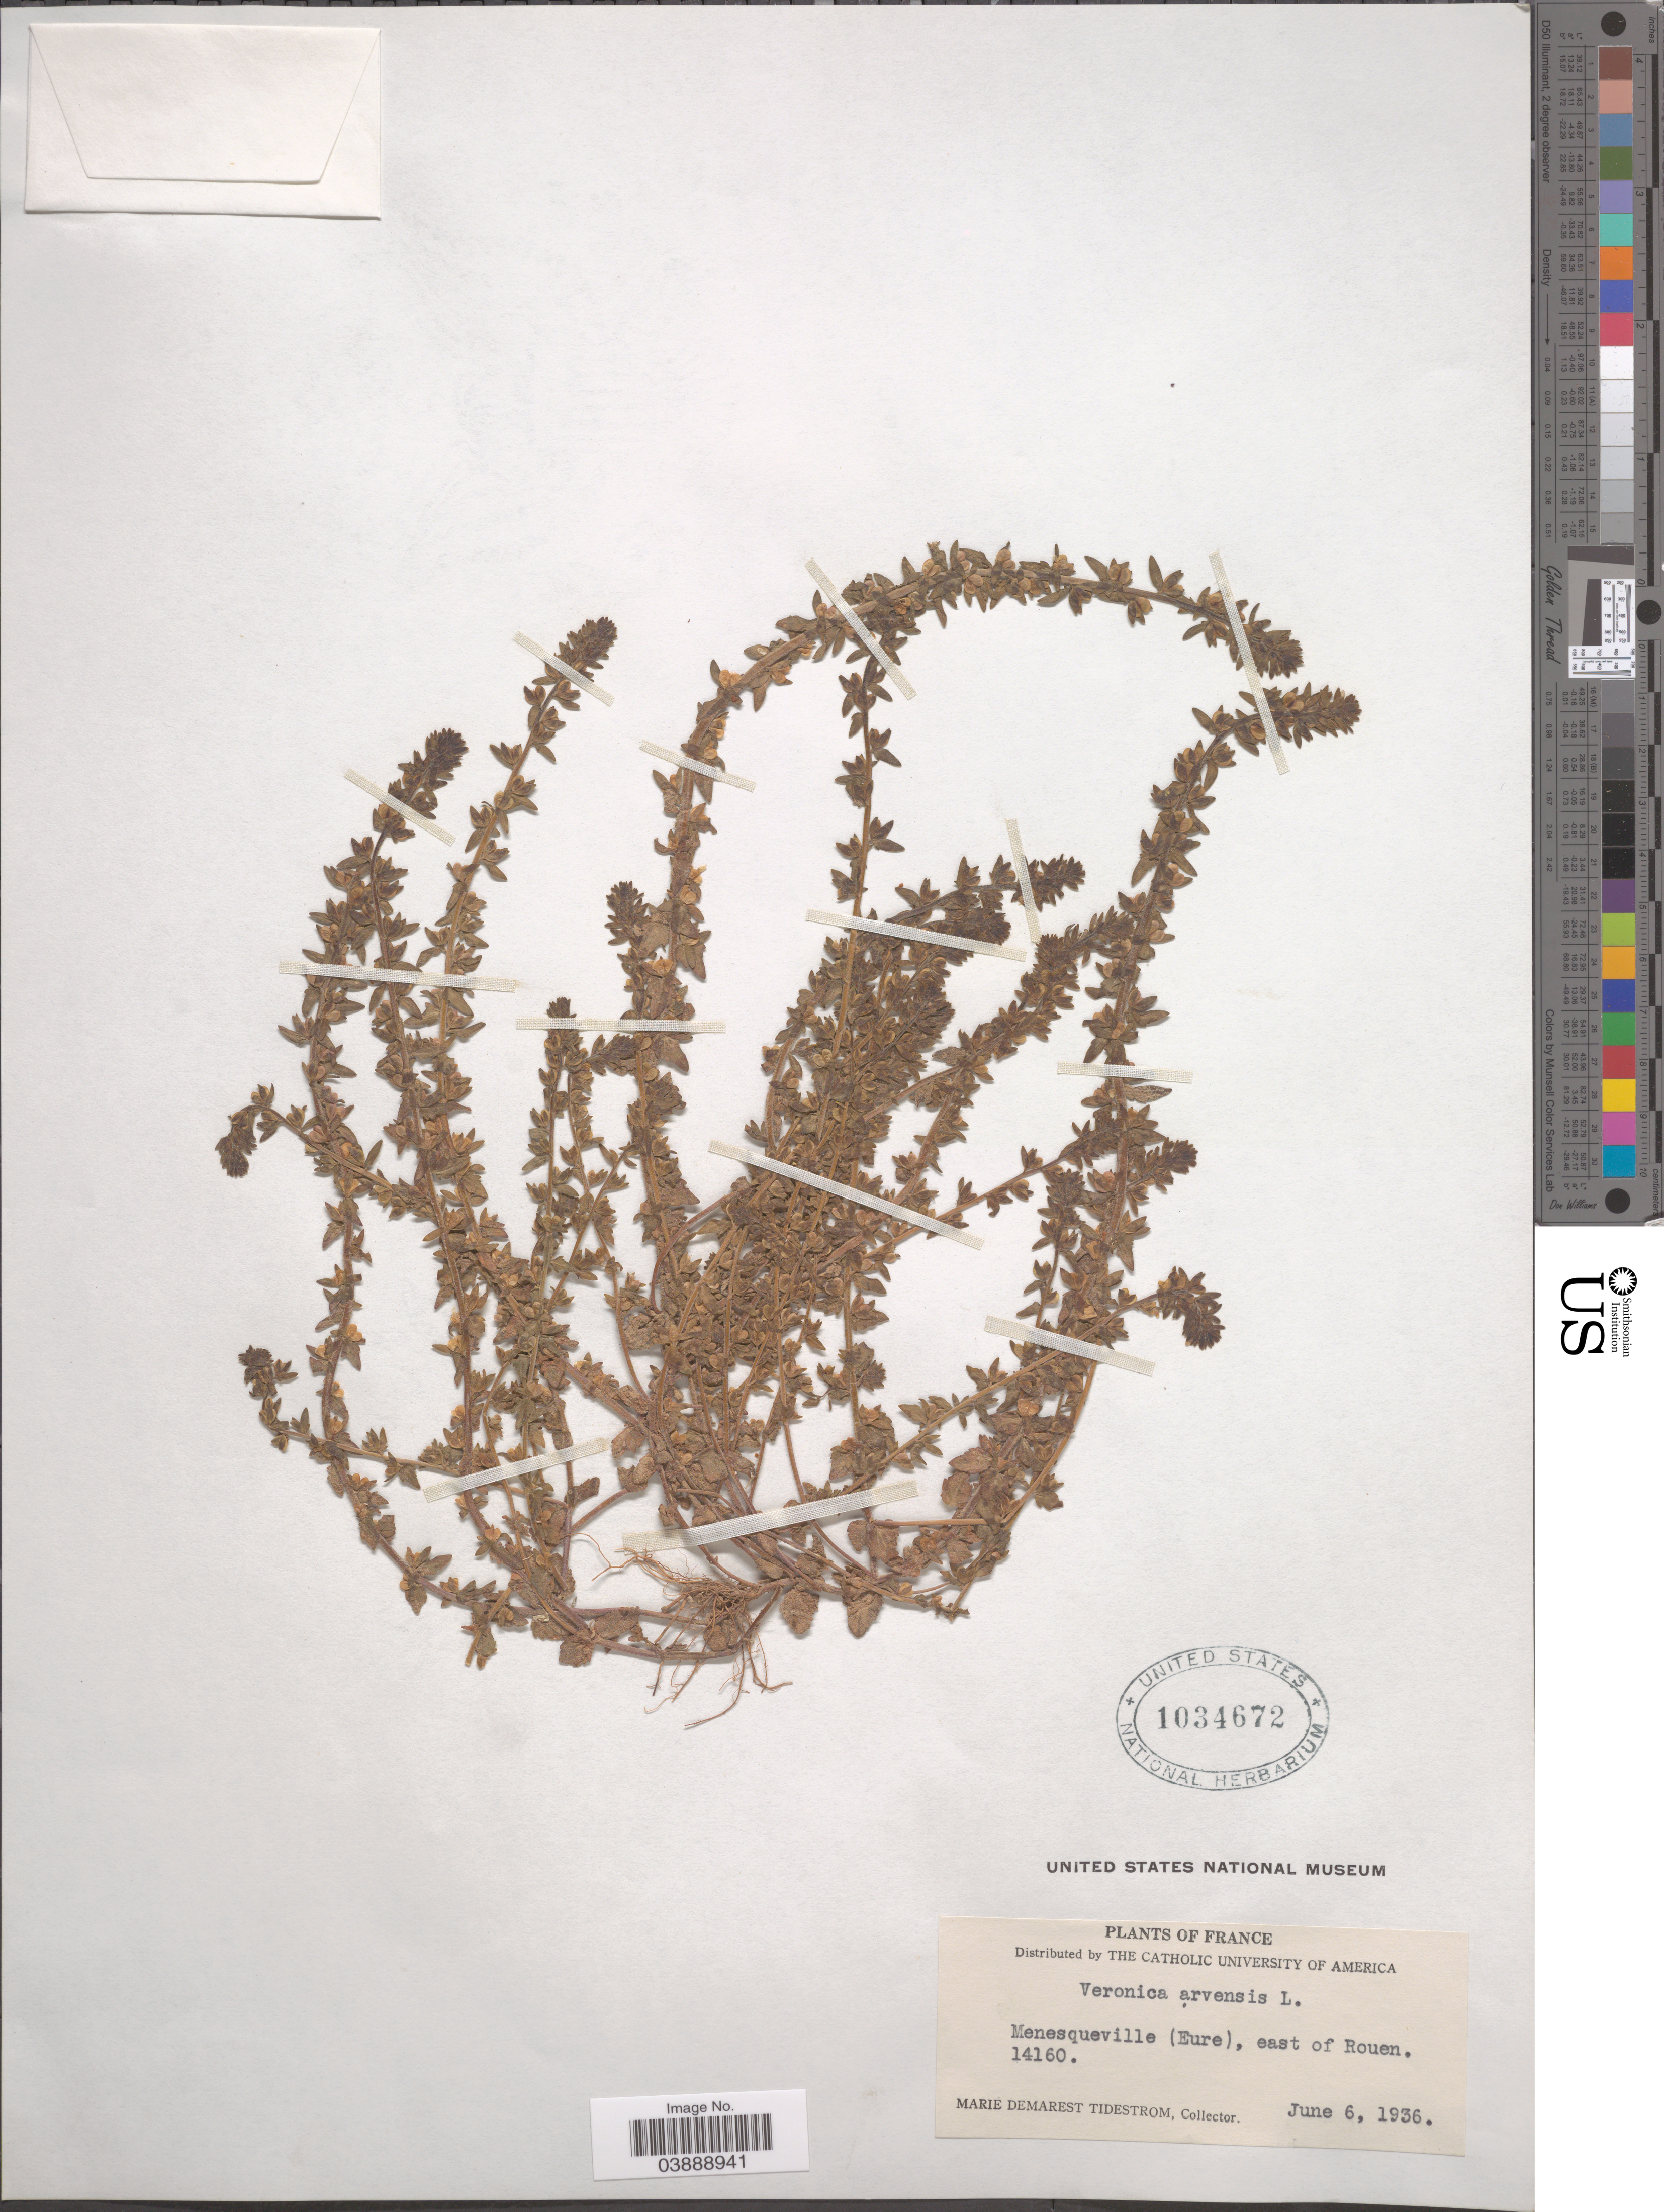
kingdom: Plantae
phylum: Tracheophyta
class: Magnoliopsida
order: Lamiales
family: Plantaginaceae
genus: Veronica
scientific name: Veronica arvensis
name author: L.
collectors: M. Tidestrom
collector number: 14160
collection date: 1936-06-06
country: France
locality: Menesqueville (Eure), east of Rouen.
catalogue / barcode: US 1034672